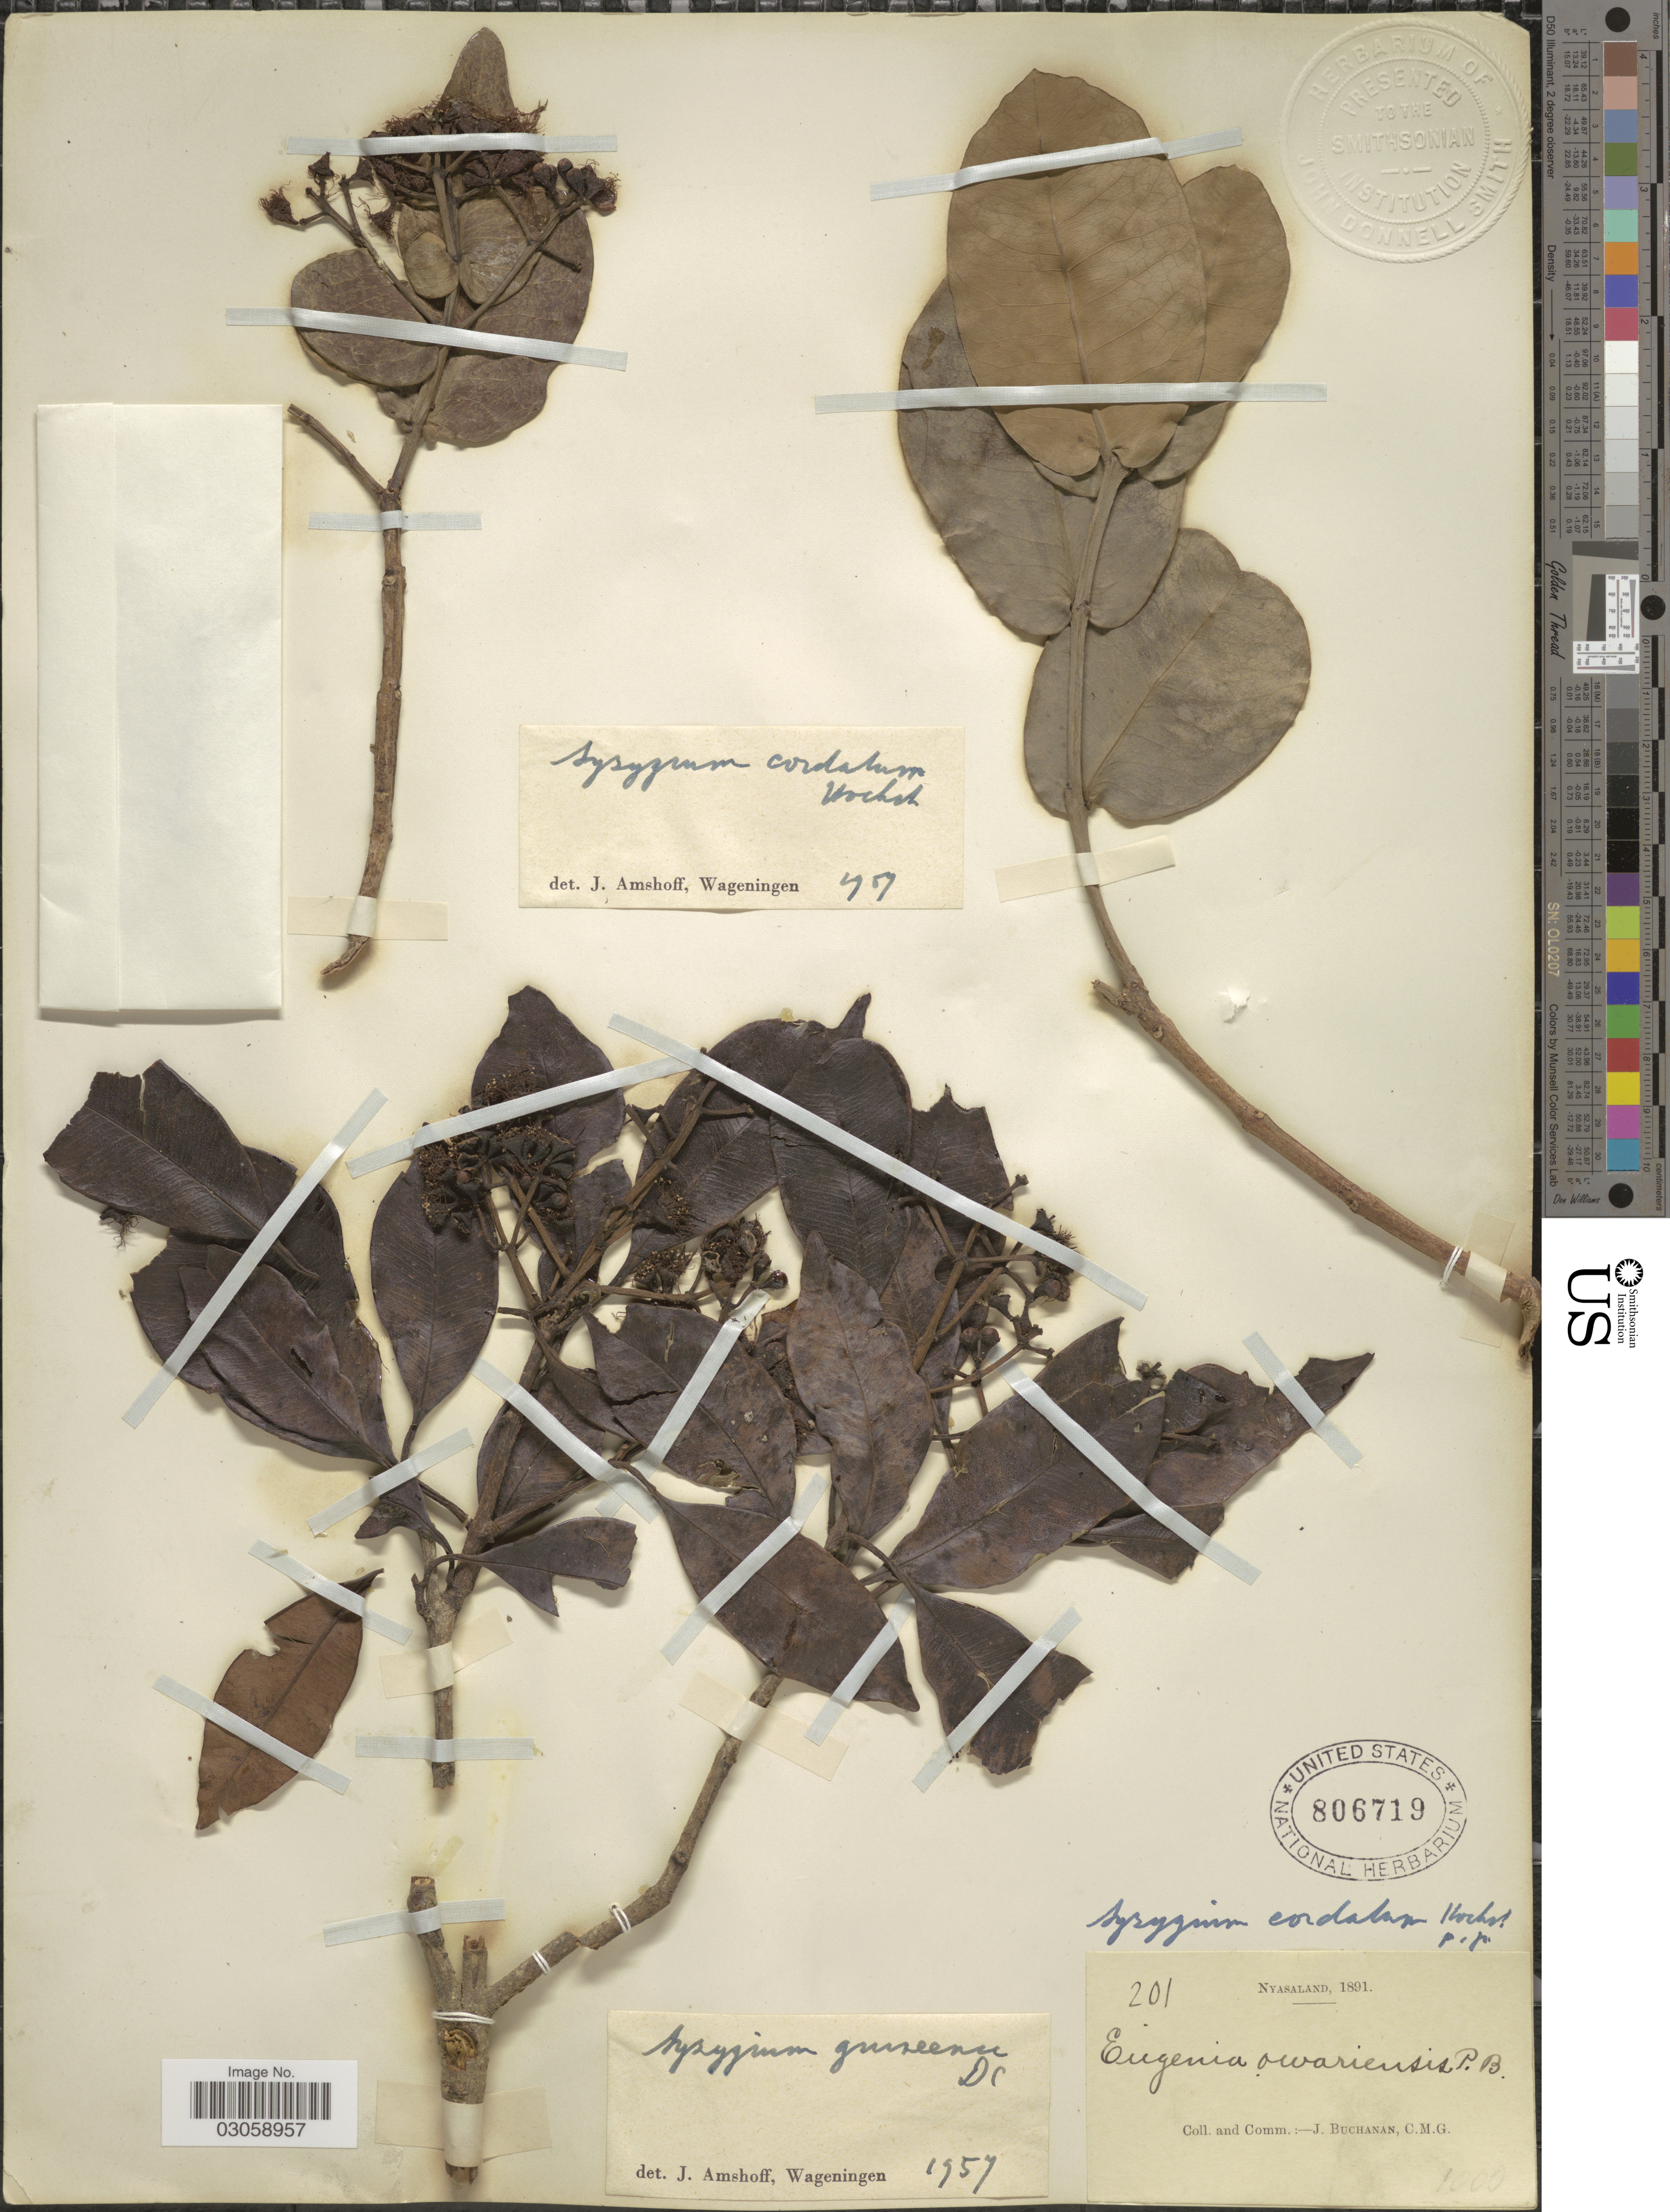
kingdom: Plantae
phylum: Tracheophyta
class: Magnoliopsida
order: Myrtales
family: Myrtaceae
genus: Syzygium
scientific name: Syzygium guineense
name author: (Willd.) DC.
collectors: J. Buchanan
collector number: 201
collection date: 1891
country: Malawi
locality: Nyasaland.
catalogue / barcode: US 806719